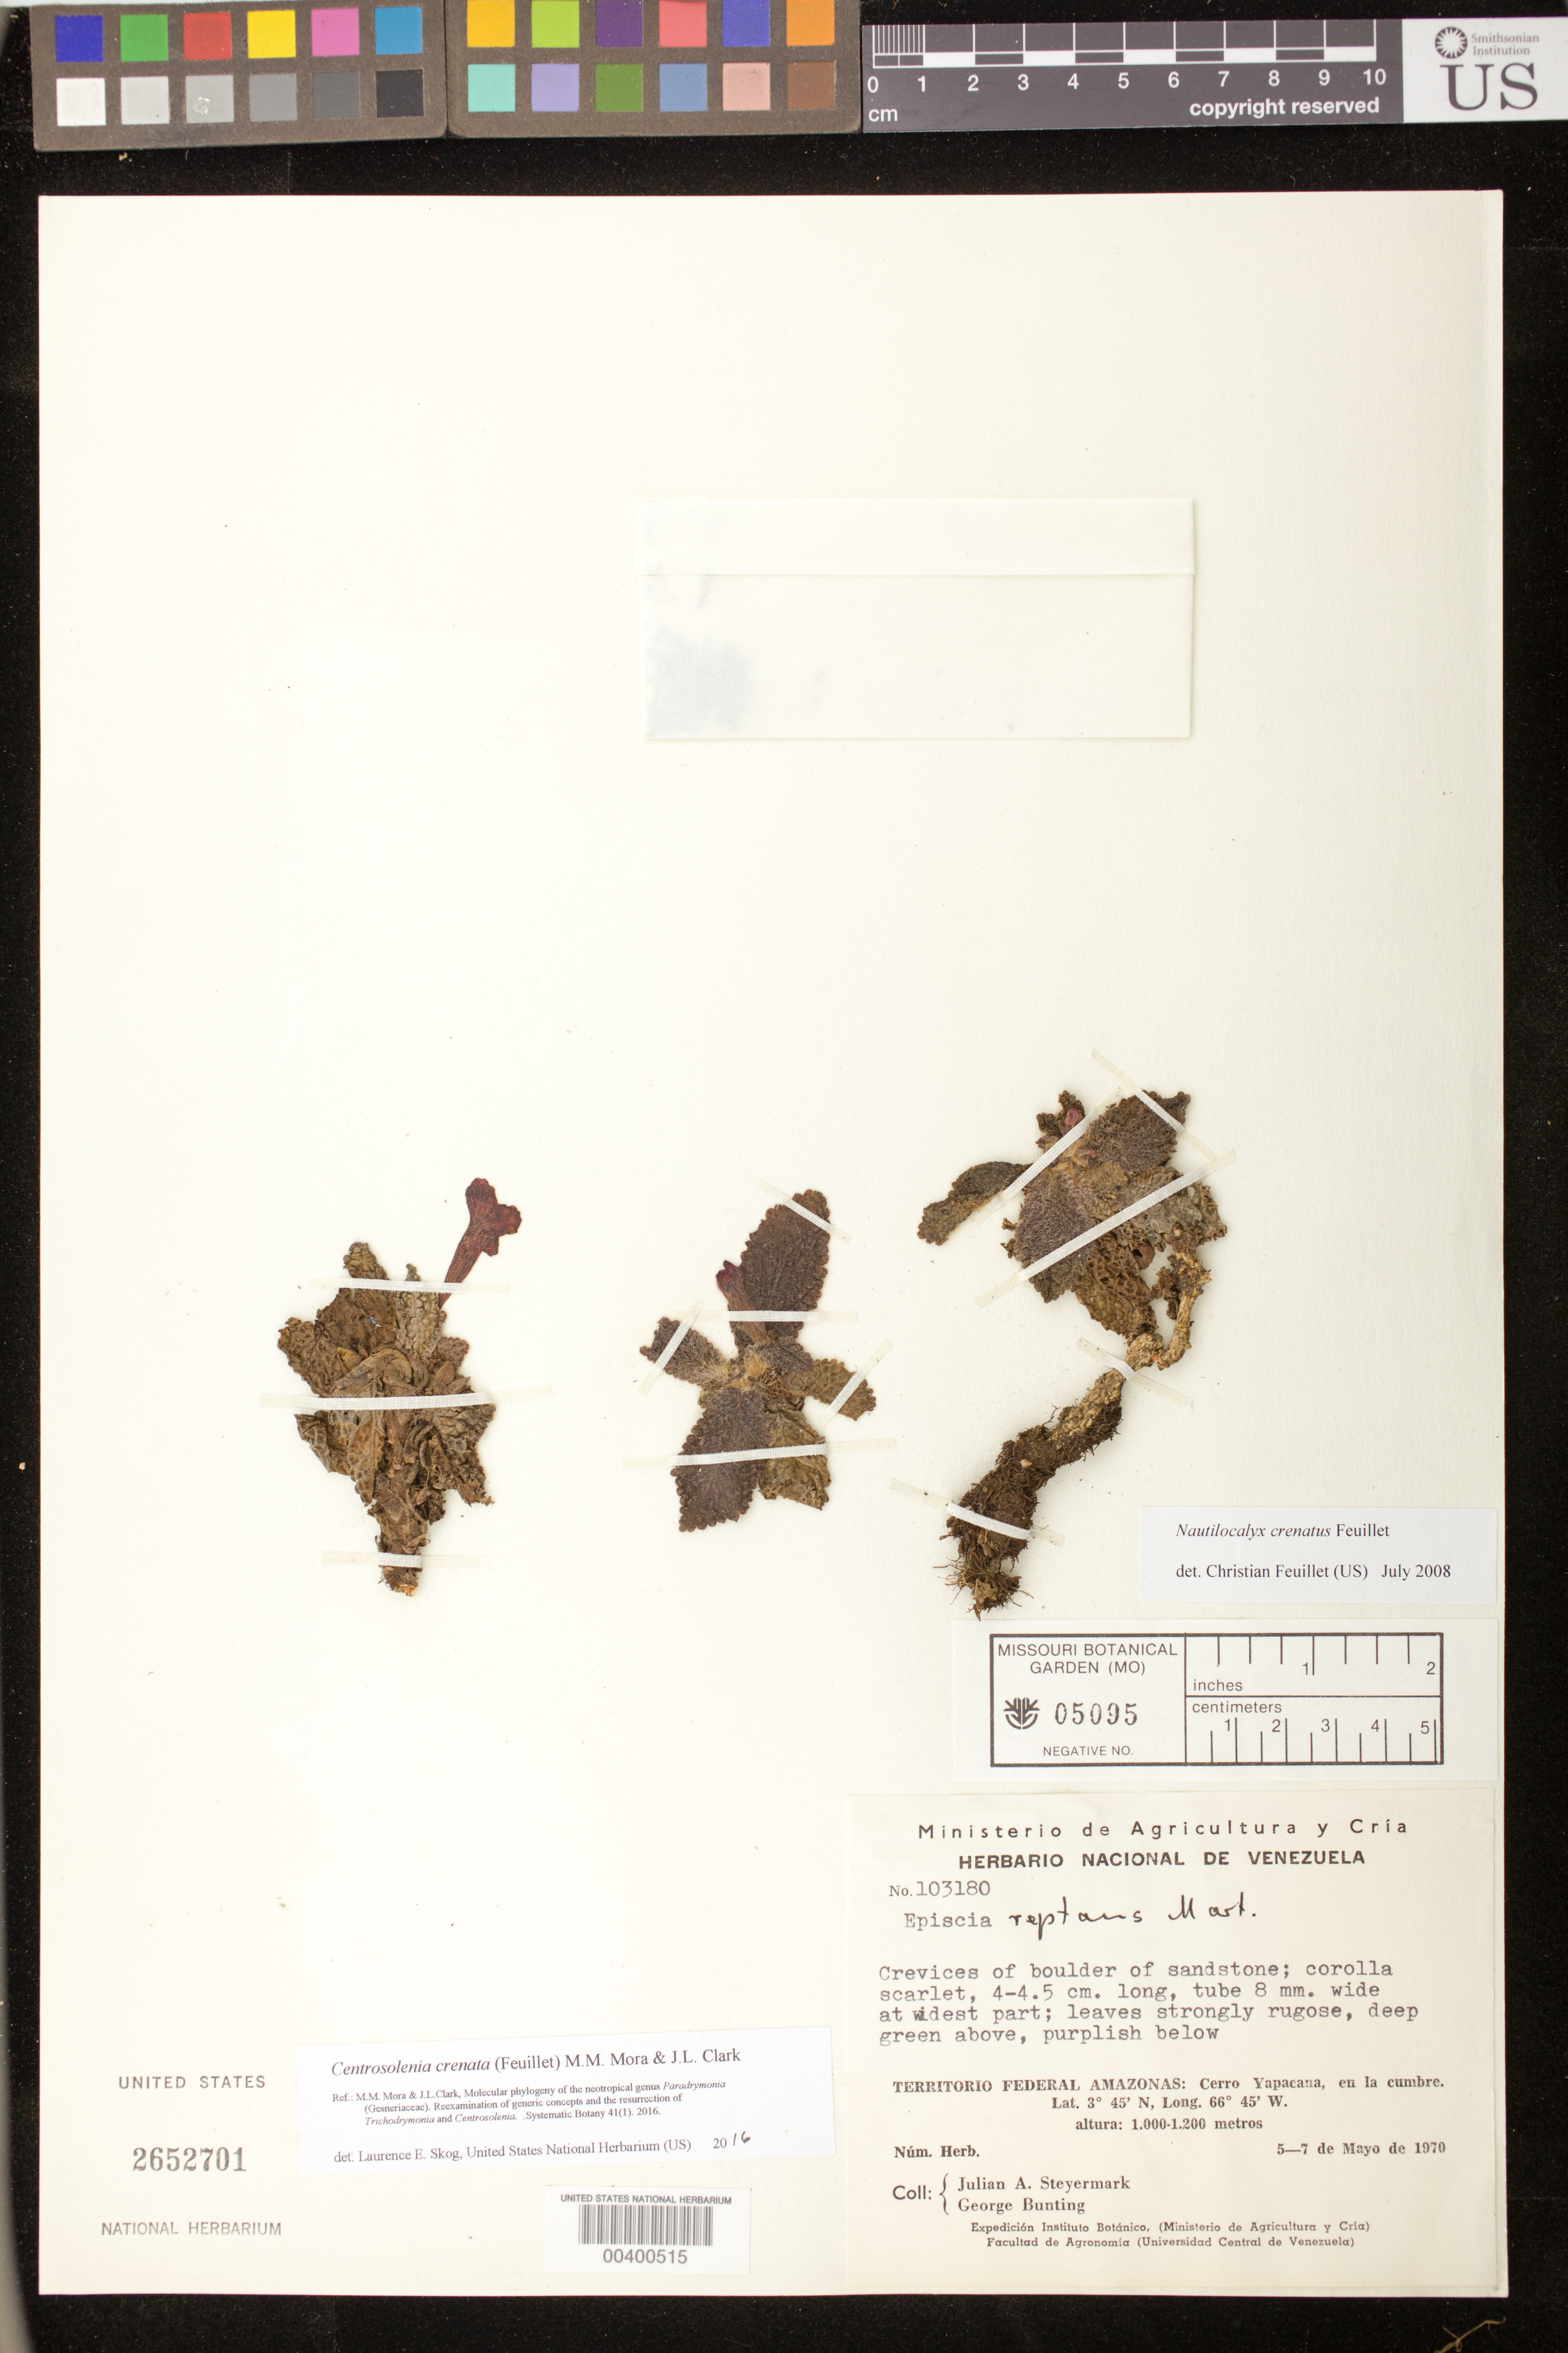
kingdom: Plantae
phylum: Tracheophyta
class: Magnoliopsida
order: Lamiales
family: Gesneriaceae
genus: Centrosolenia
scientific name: Centrosolenia crenata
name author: (Feuillet) M.M. Mora & J.L. Clark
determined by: Skog, Laurence E.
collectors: J. Steyermark & G. S. Bunting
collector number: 103180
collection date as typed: May 1970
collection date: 1970-05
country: Venezuela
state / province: Amazonas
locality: Cerro Yapacana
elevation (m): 1000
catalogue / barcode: US 2652701